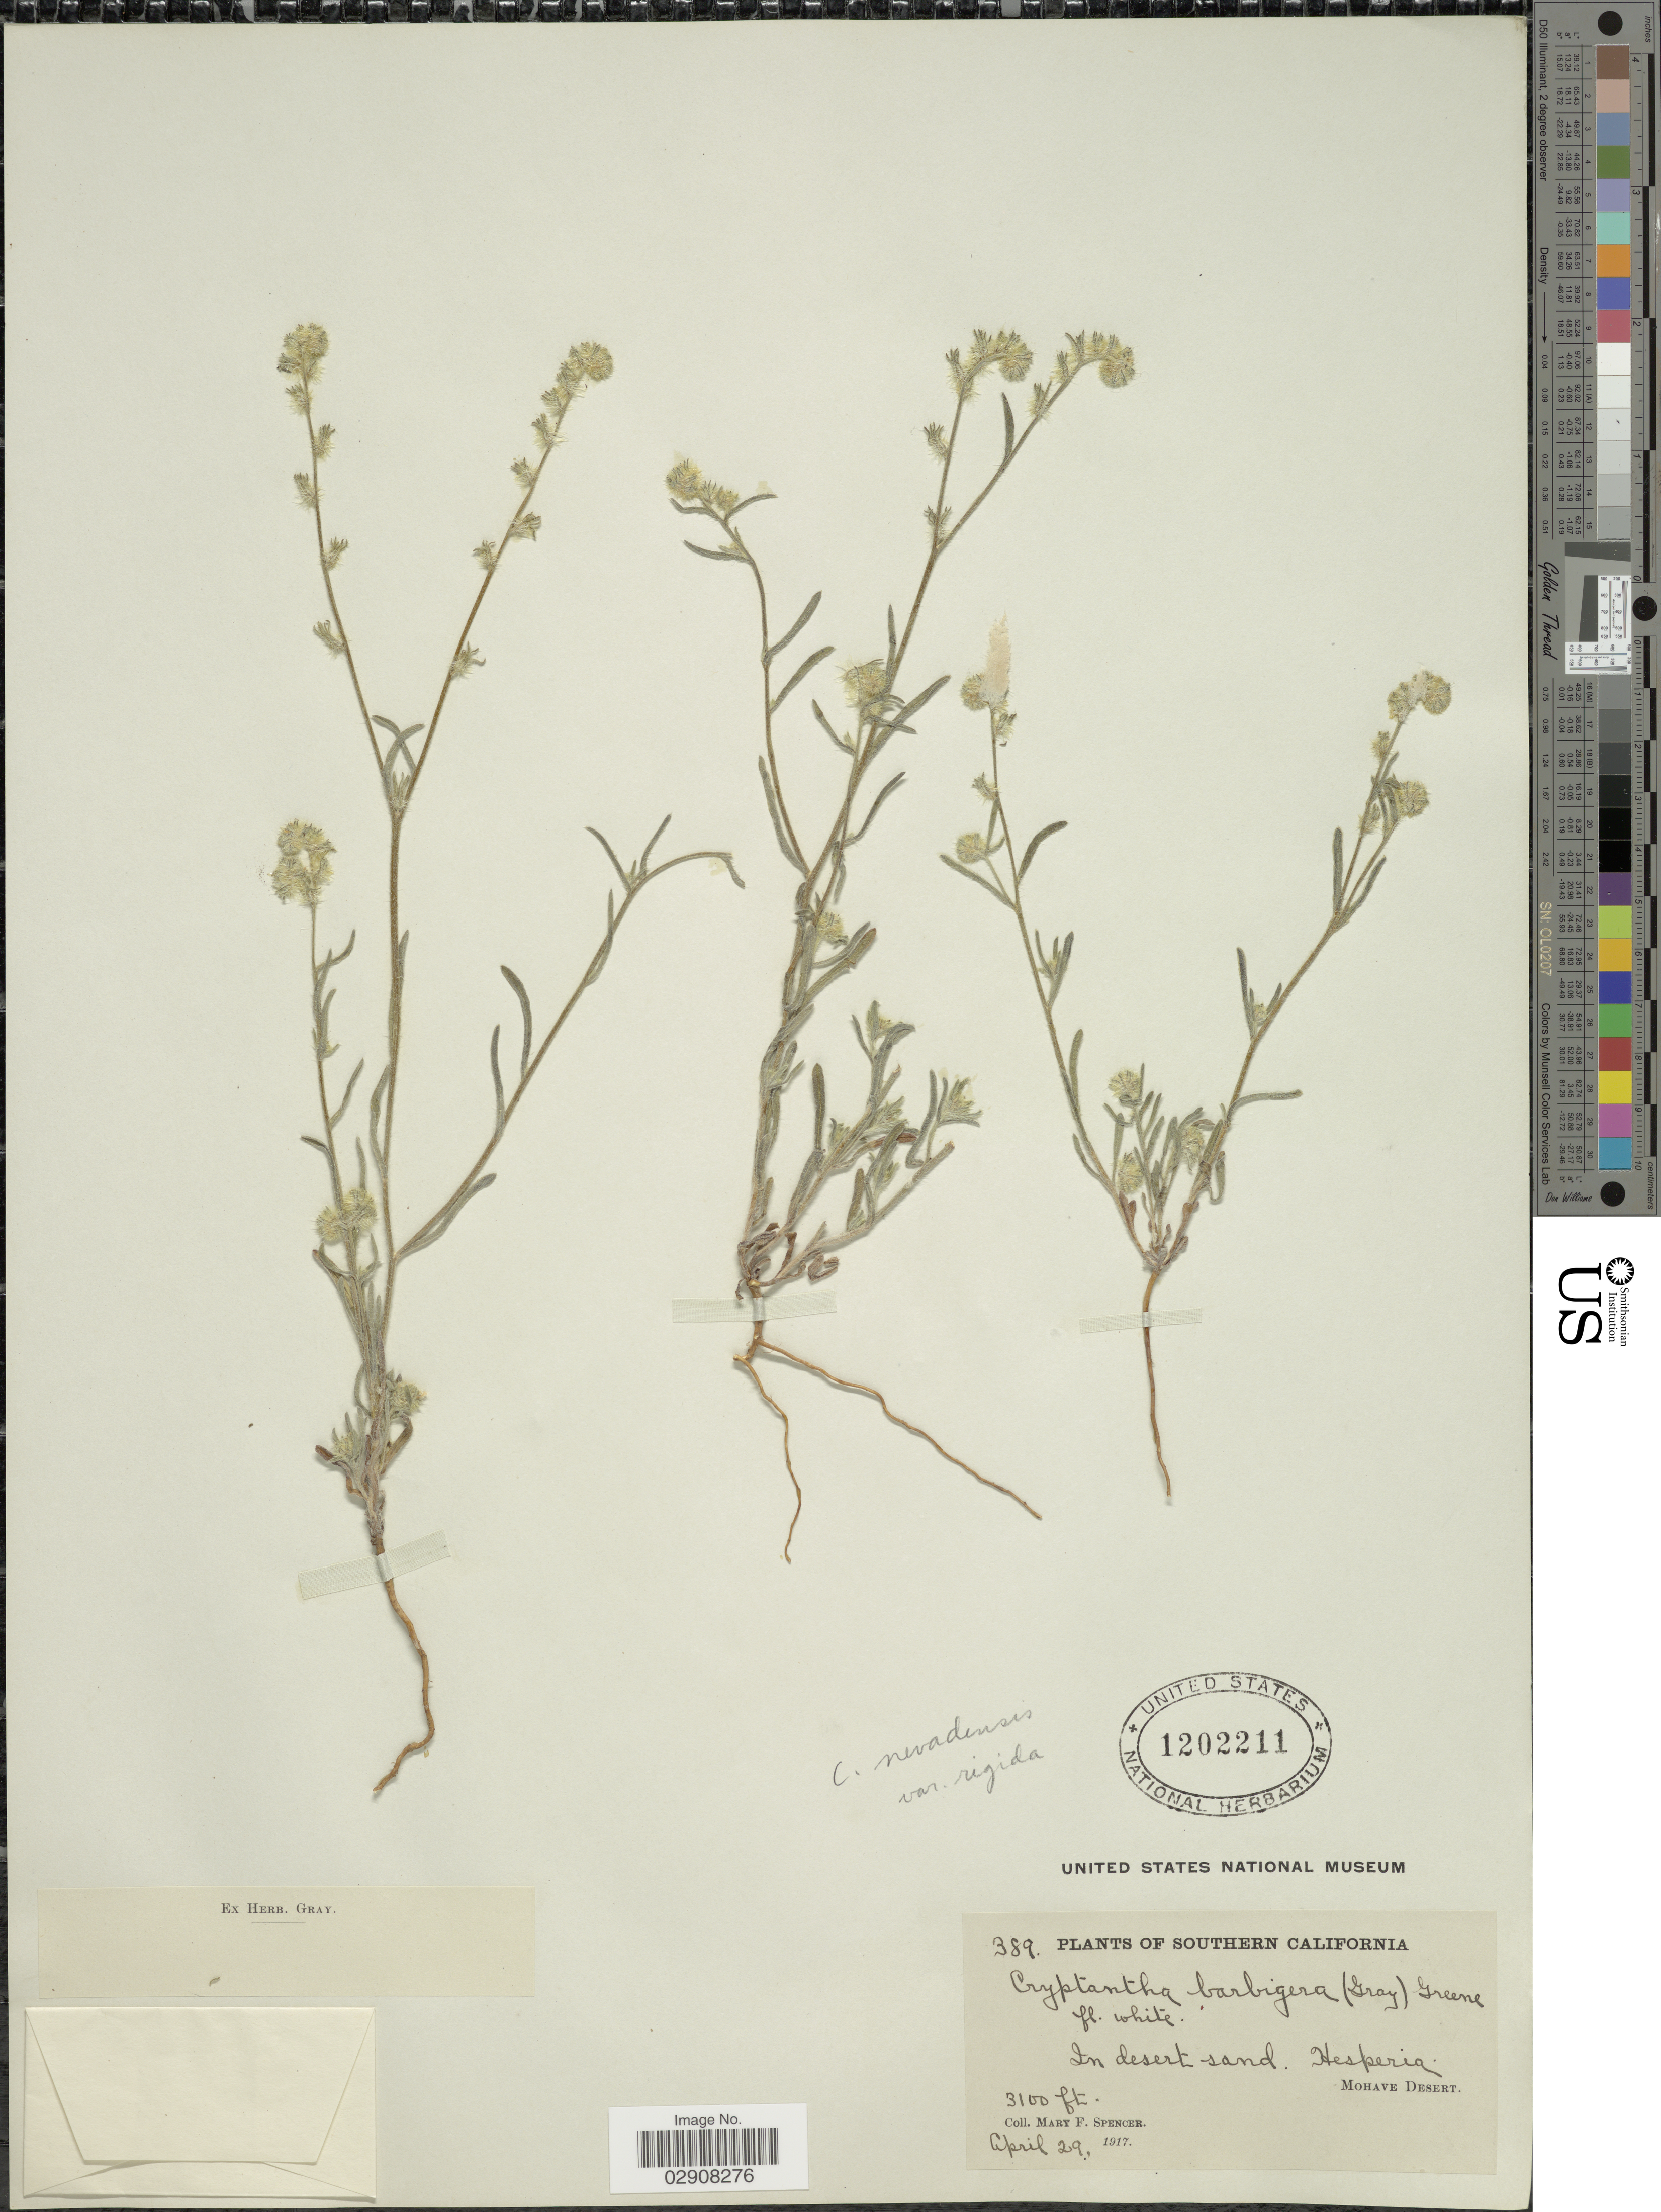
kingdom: Plantae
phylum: Tracheophyta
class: Magnoliopsida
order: Boraginales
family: Boraginaceae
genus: Cryptantha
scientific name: Cryptantha nevadensis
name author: A. Nelson & P.B. Kenn.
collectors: M. Spencer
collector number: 389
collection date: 1917-04-29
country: United States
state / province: California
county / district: Kern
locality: Southern California. In desert sand. Hesperia. Mohave Desert.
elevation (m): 945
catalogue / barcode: US 1202211